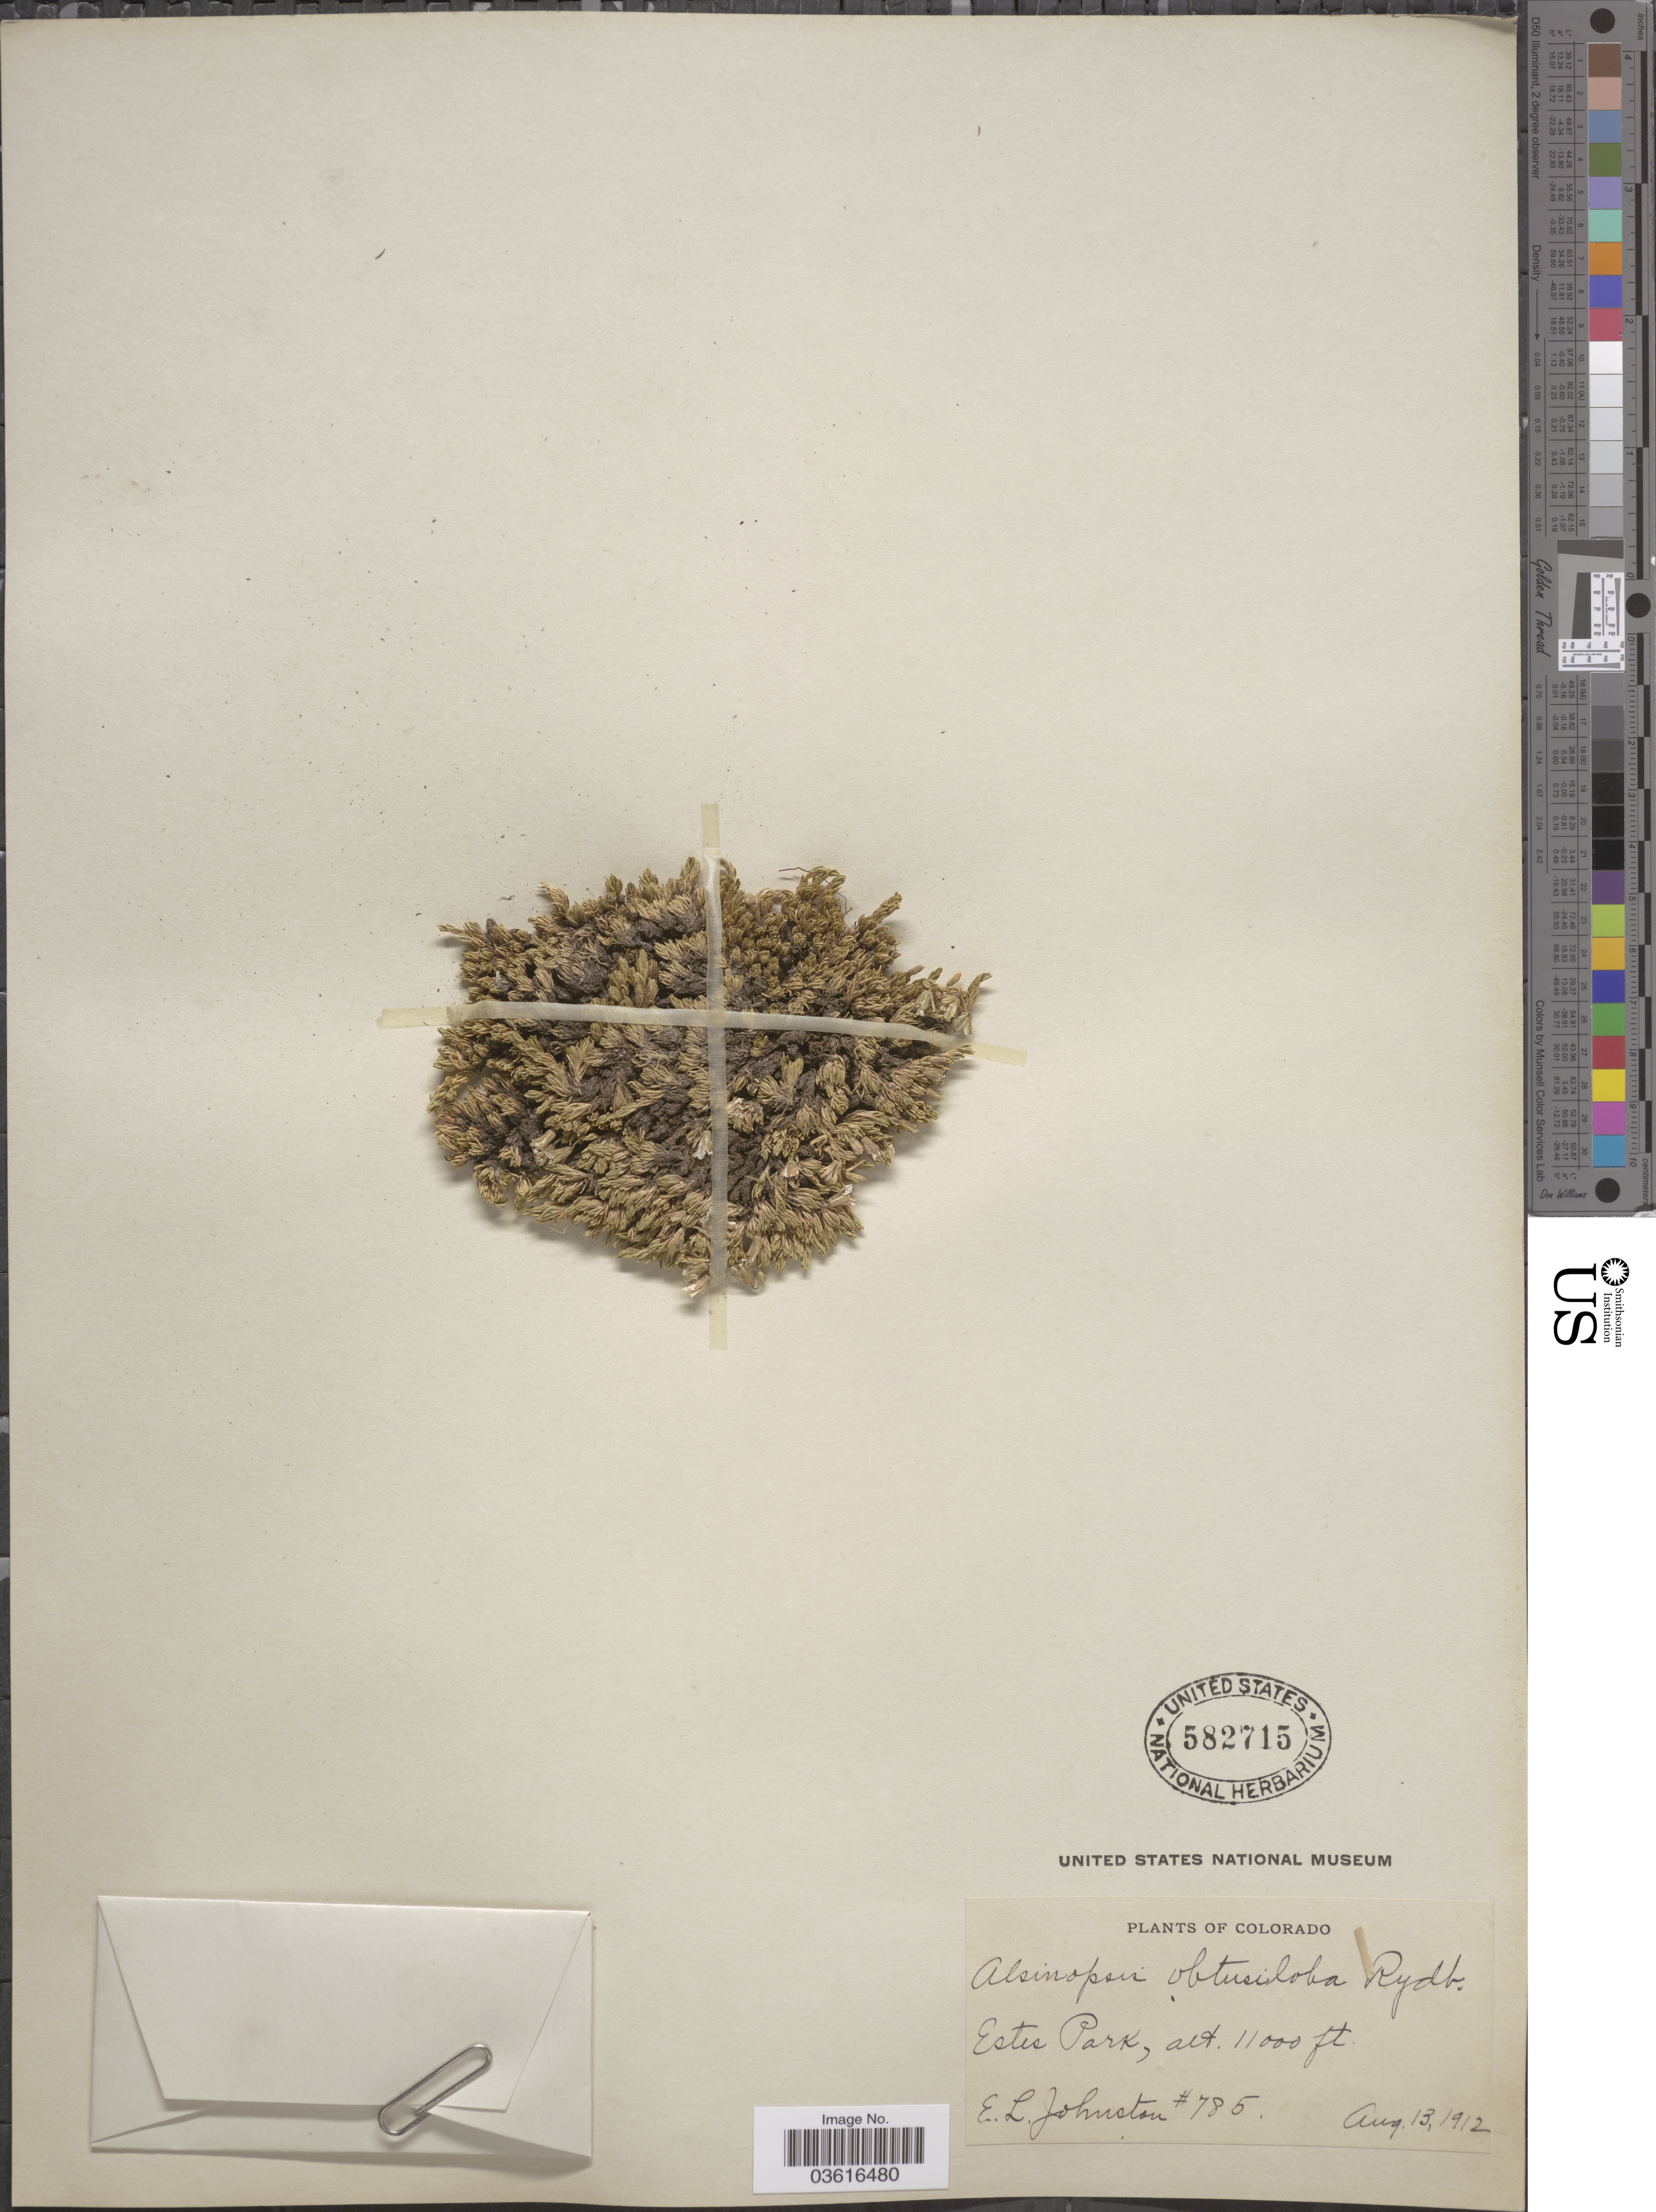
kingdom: Plantae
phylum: Tracheophyta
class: Magnoliopsida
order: Caryophyllales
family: Caryophyllaceae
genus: Cherleria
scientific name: Cherleria obtusiloba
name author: (Rydb.) A.J. Moore & Dillenb.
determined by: Strong, M. T., (US), Smithsonian Institution - National Museum of Natural History (UNITED STATES)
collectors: E. L. Johnston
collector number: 785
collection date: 1912-08-13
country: United States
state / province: Colorado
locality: Estes Park.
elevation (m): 3353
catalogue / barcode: US 582715